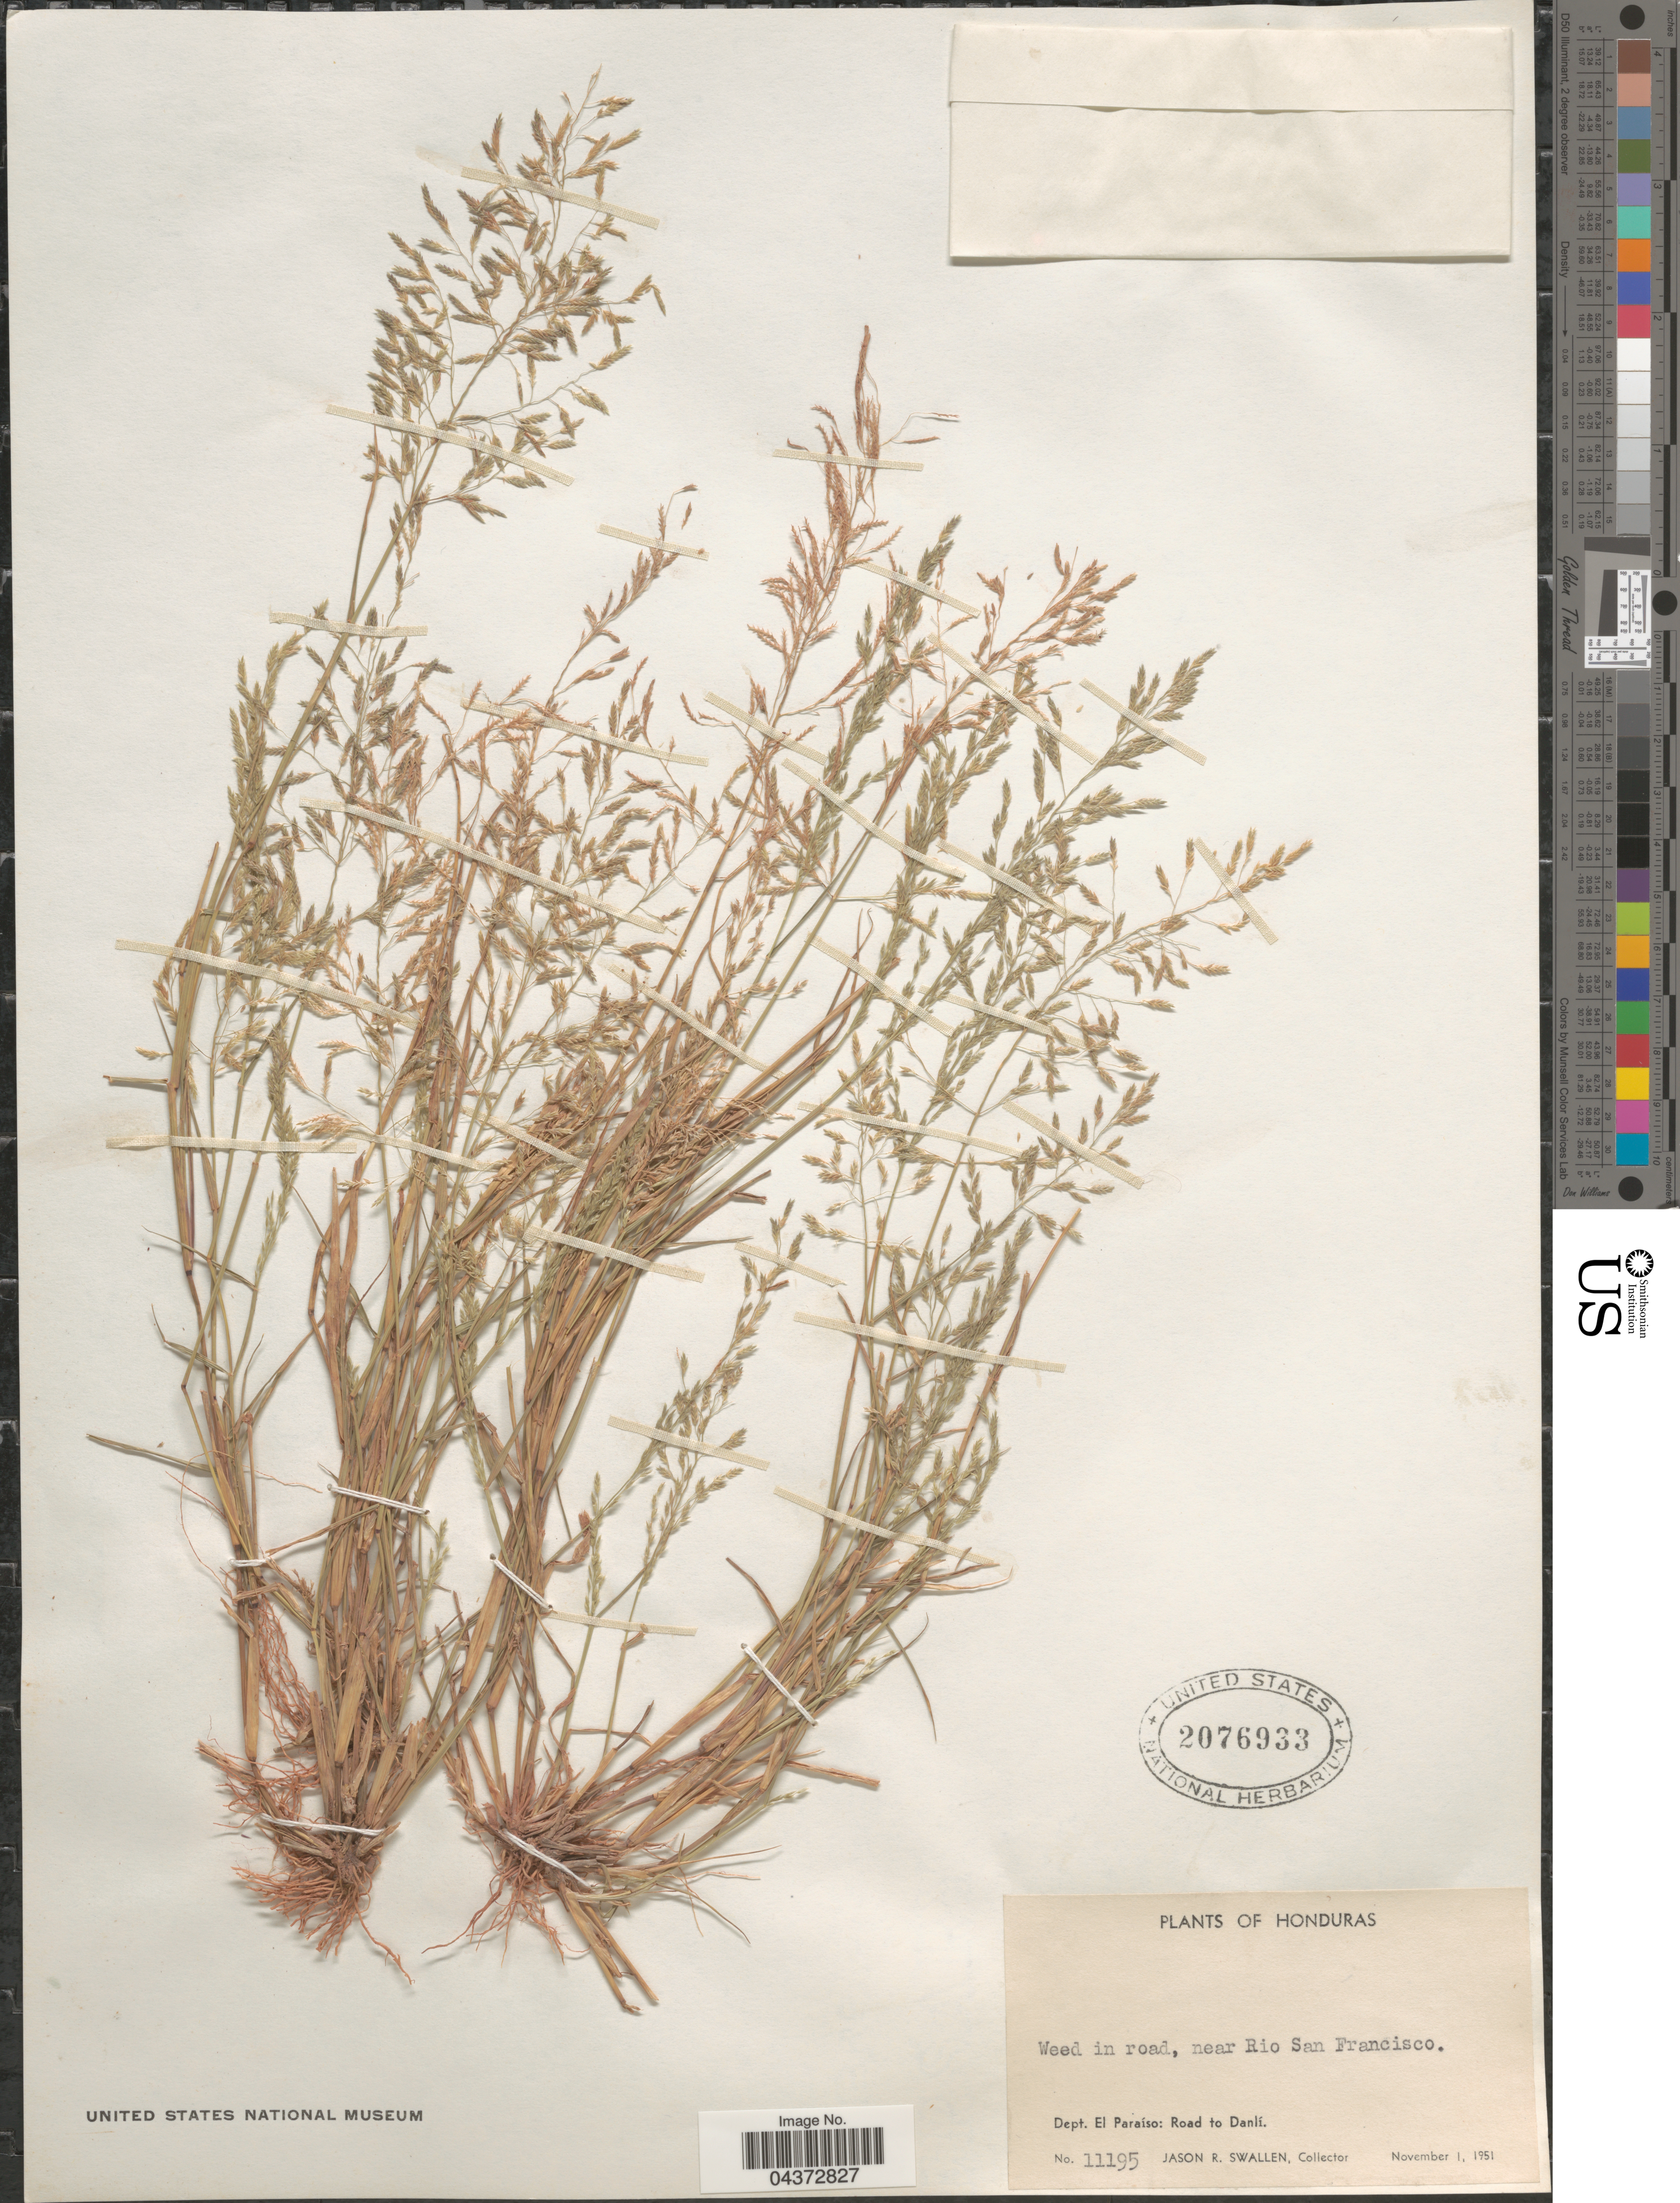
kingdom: Plantae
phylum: Tracheophyta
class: Liliopsida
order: Poales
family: Poaceae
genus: Eragrostis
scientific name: Eragrostis pectinacea var. miserrima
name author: (E. Fourn.) Reeder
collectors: J. R. Swallen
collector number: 11195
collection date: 1951-11-01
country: Honduras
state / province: El Paraiso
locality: Weed in road, near Rio San Francisco. Dept. El Paraíso: Road to Danlí.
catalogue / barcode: US 2076933